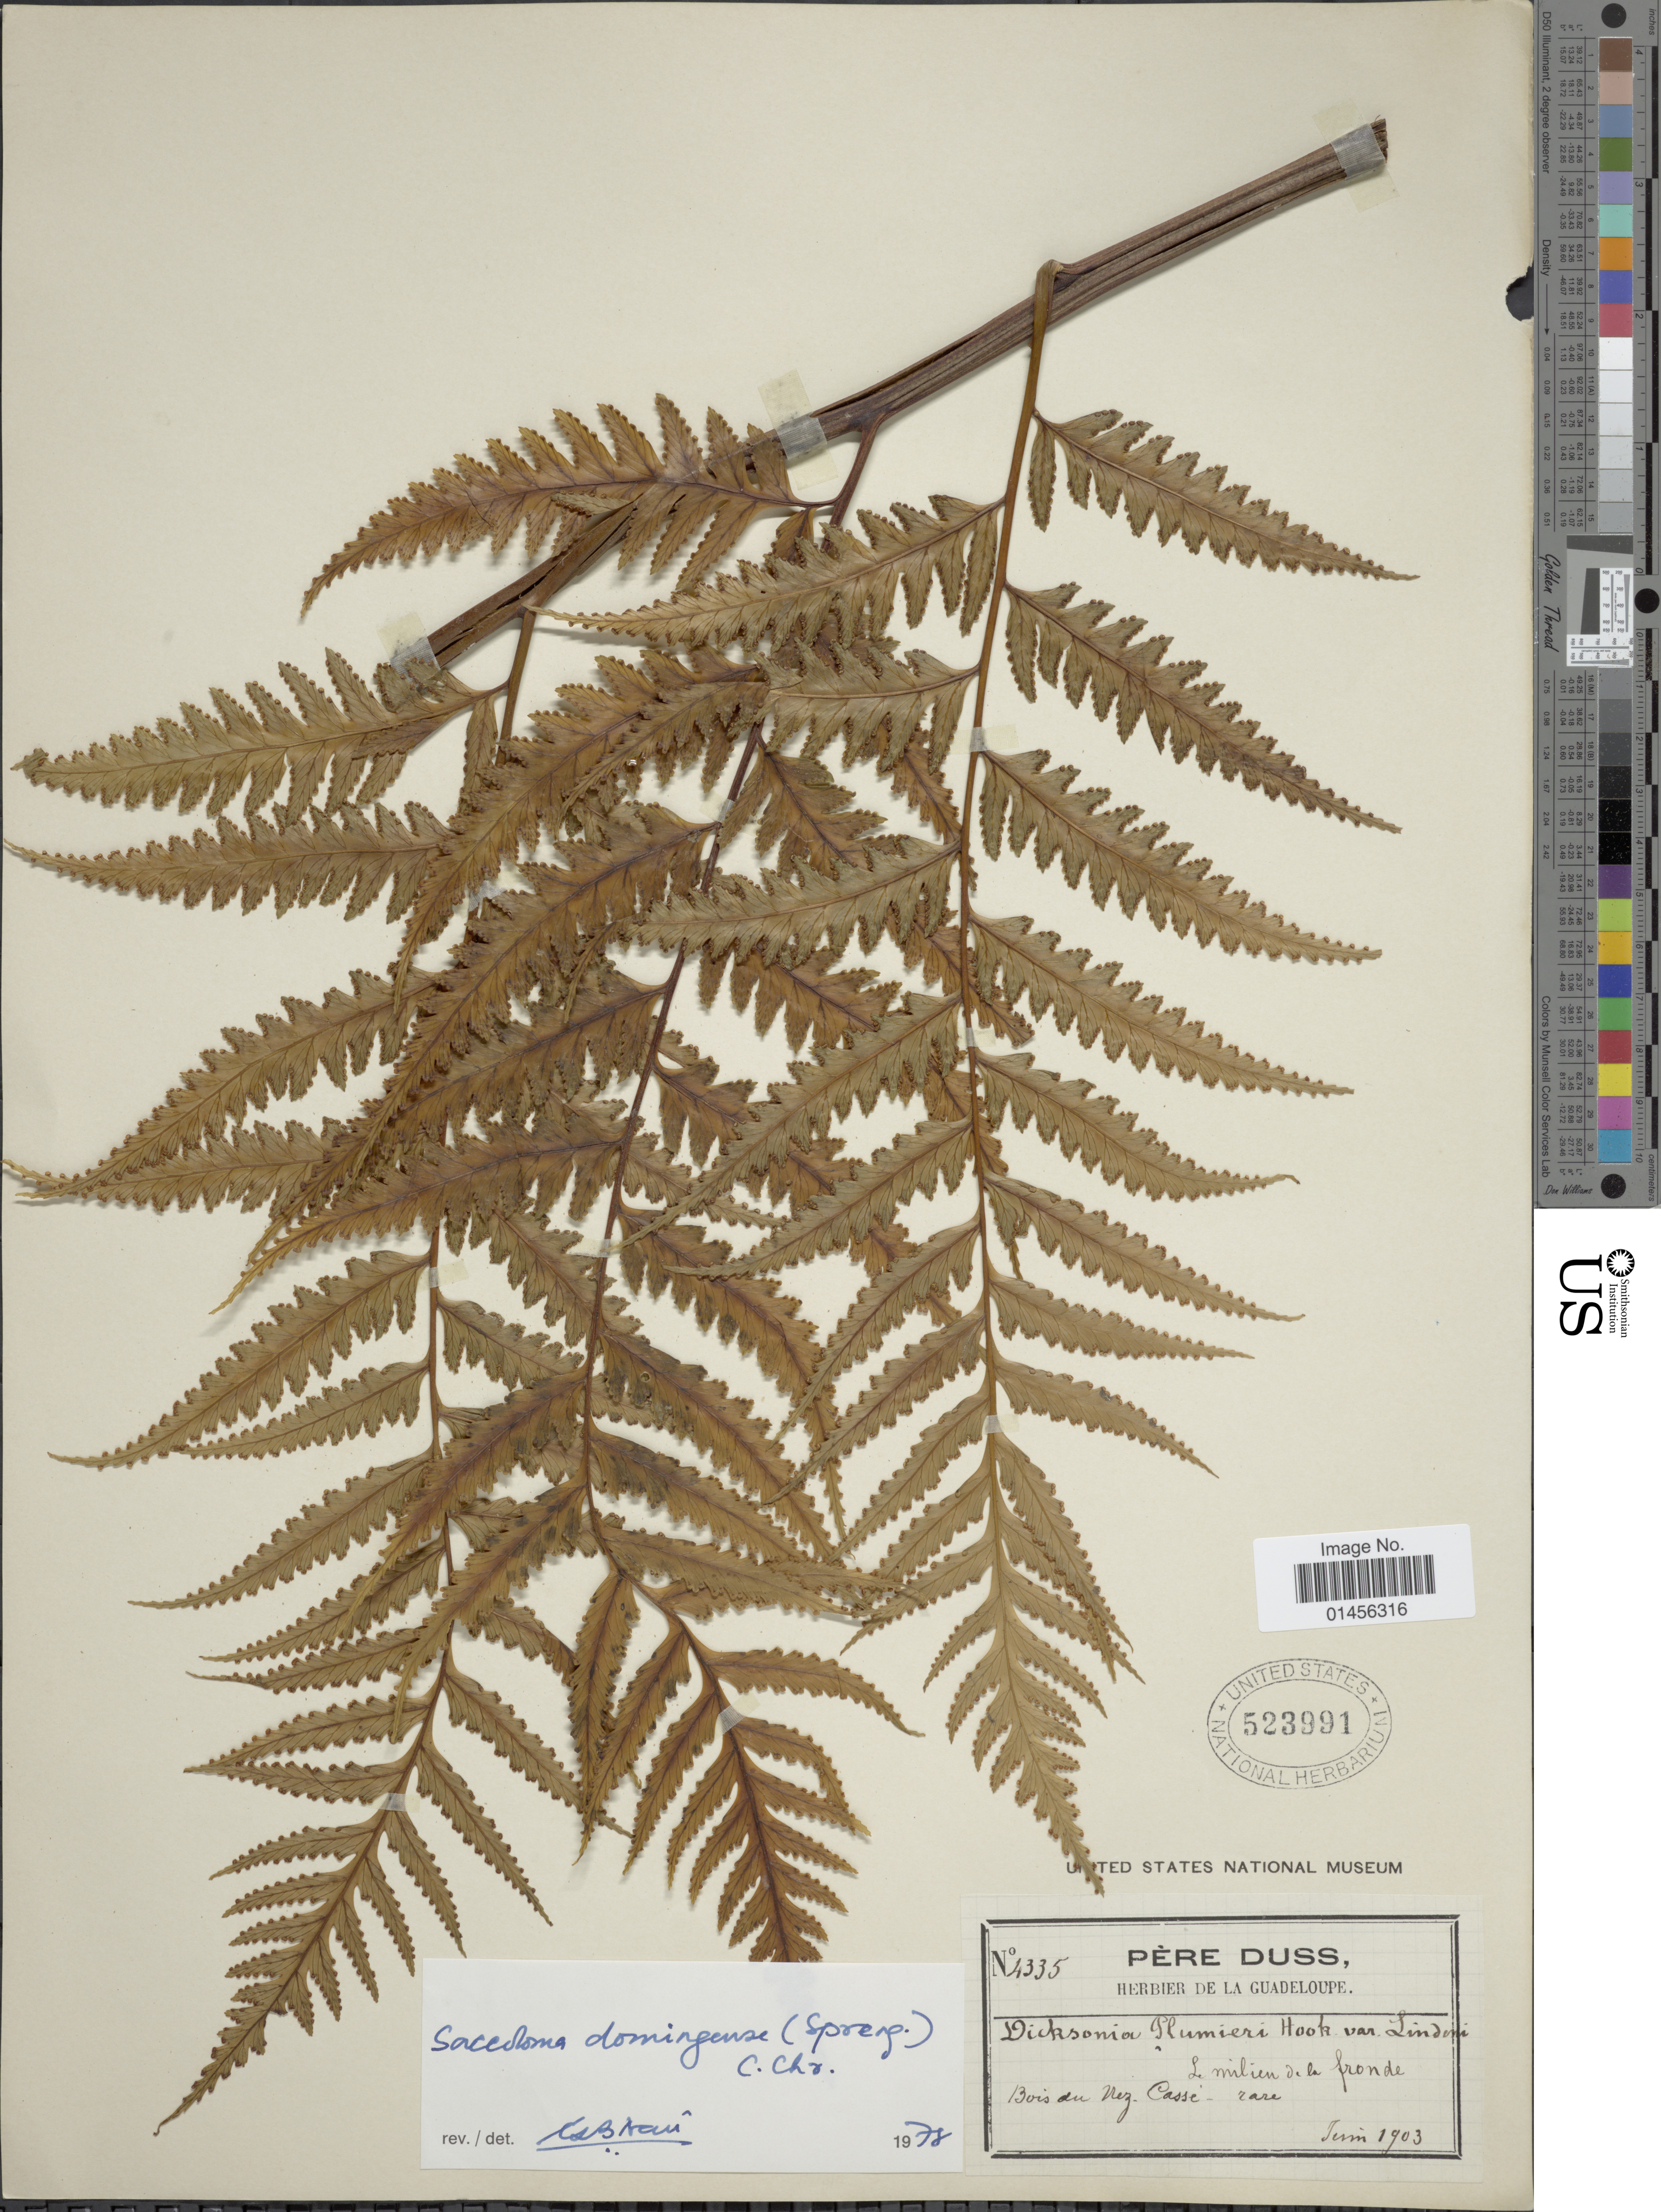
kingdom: Plantae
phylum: Tracheophyta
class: Polypodiopsida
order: Polypodiales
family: Saccolomataceae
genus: Saccoloma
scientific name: Saccoloma domingense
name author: (Spreng.) C. Chr.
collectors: Père Duss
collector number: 4335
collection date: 1903-06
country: Guadeloupe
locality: Bois du Nez Cassé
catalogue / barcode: US 523991